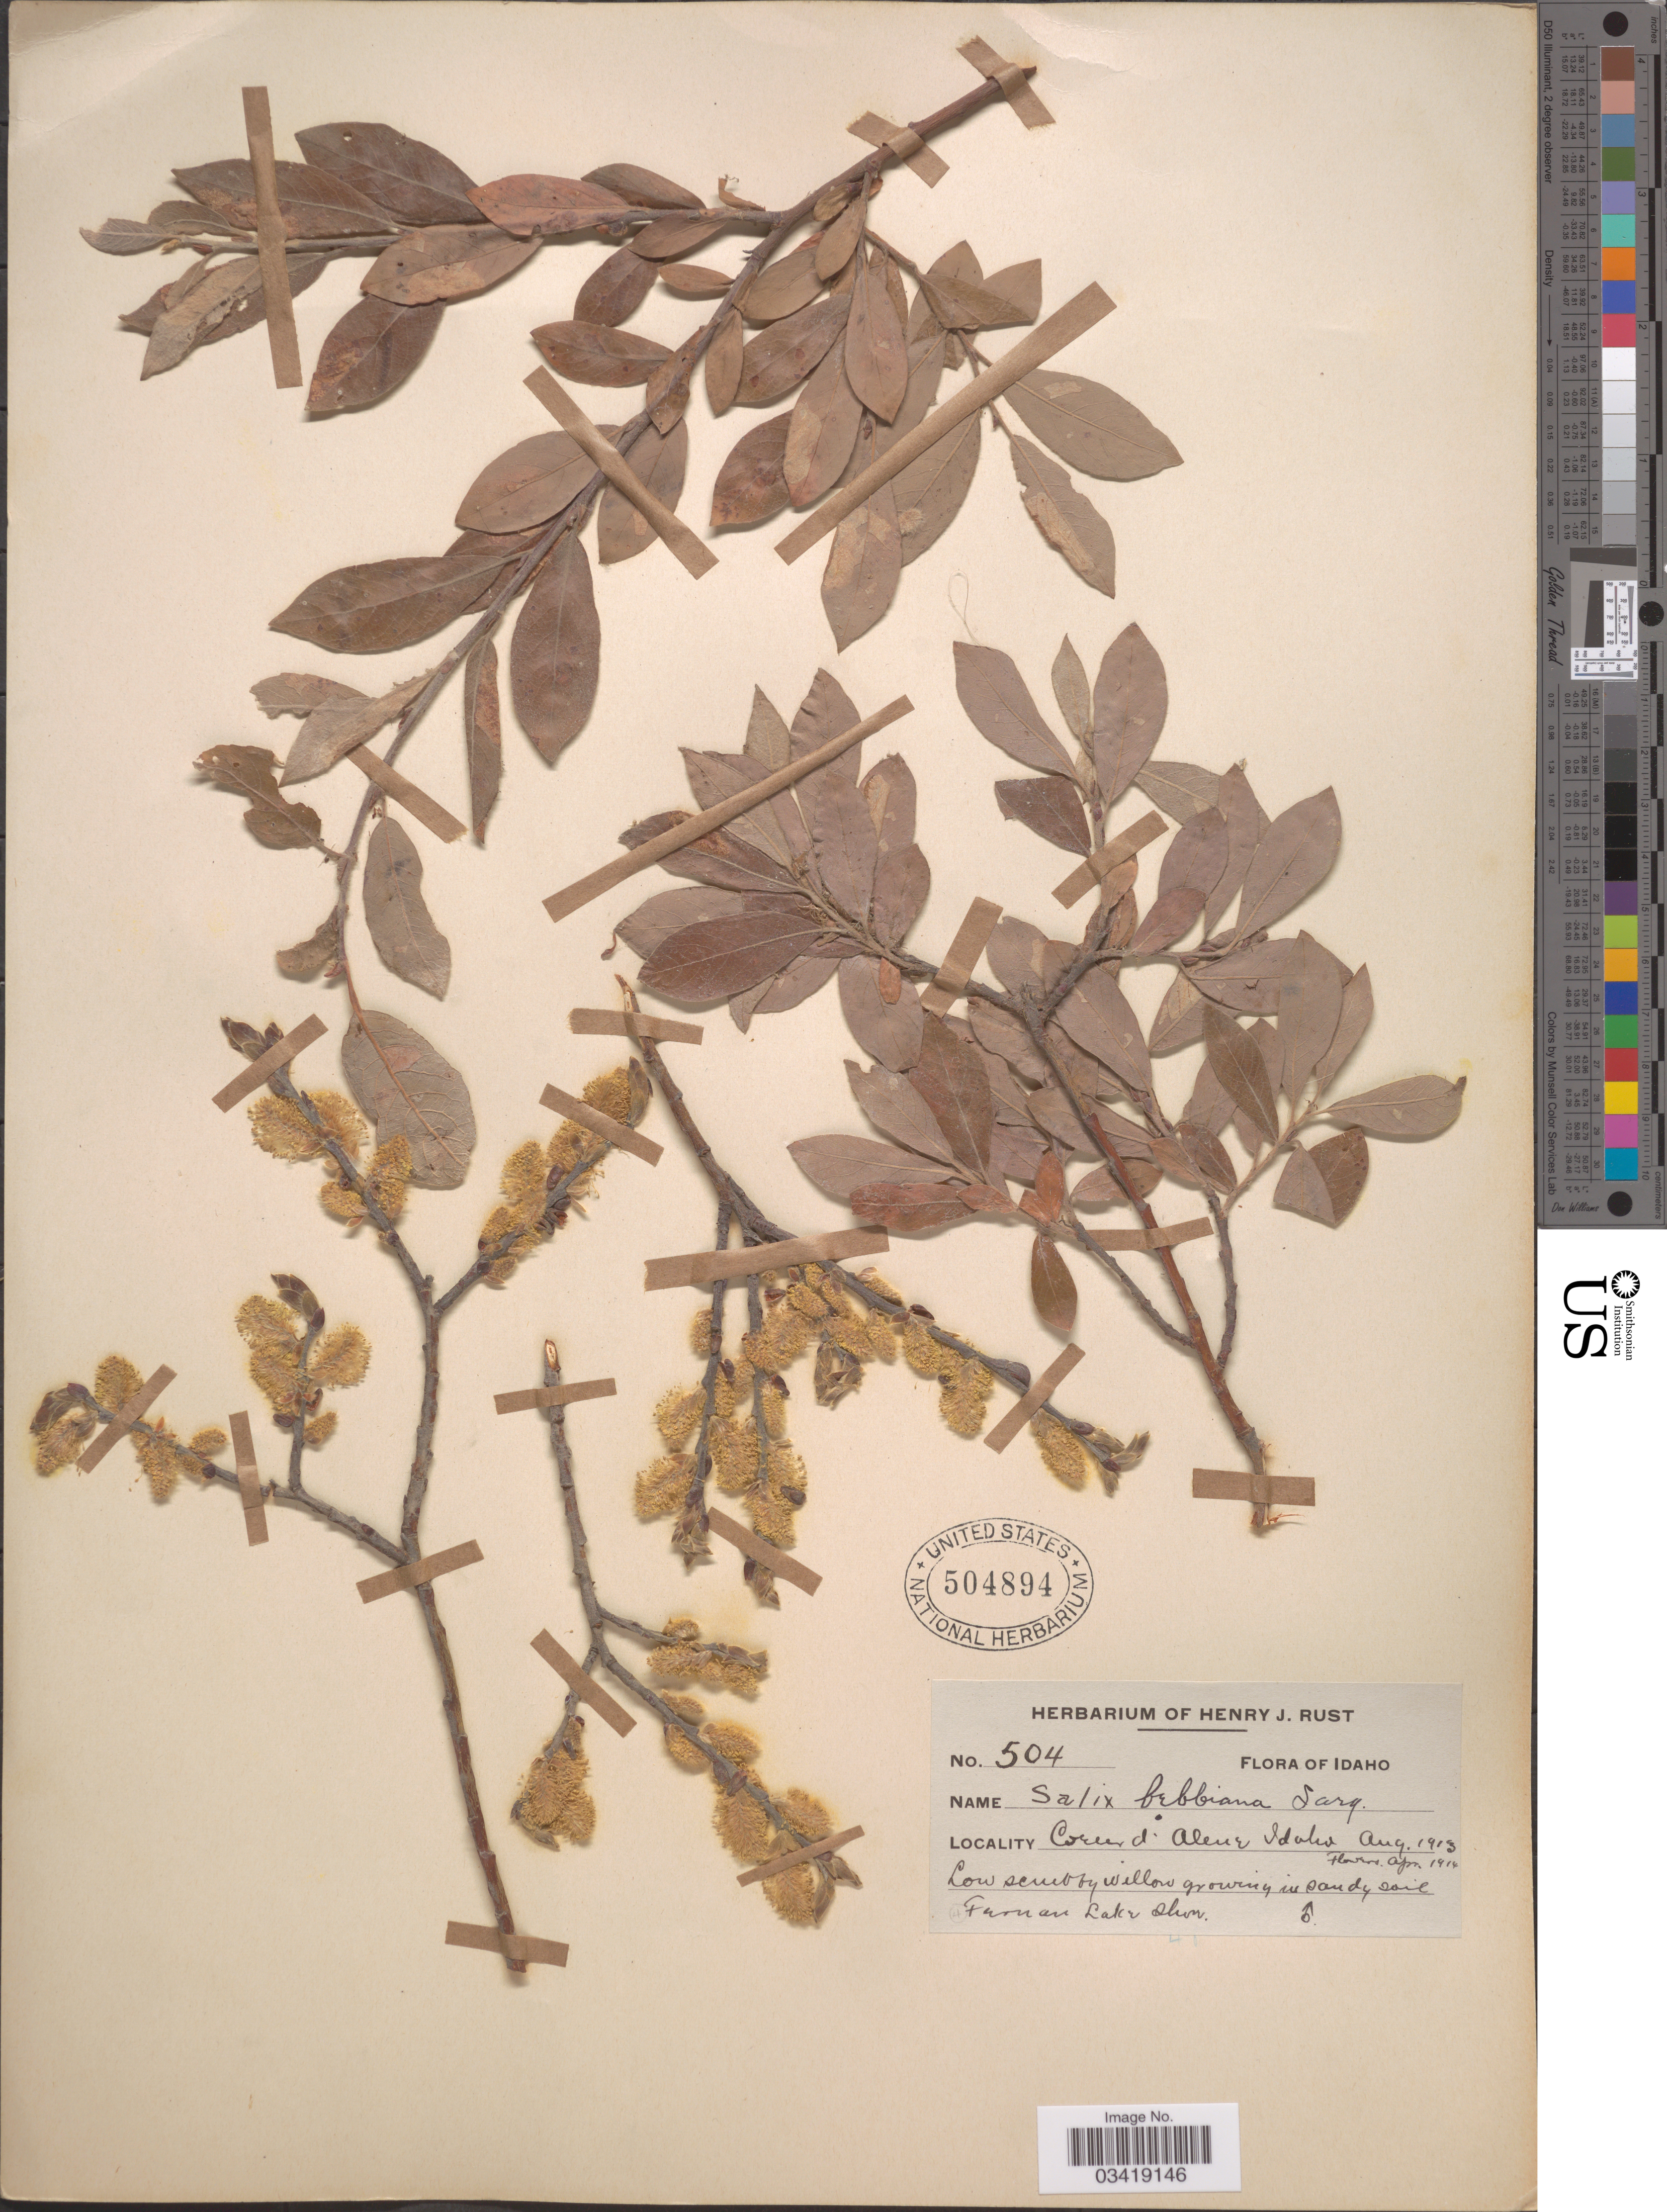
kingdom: Plantae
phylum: Tracheophyta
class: Magnoliopsida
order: Malpighiales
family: Salicaceae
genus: Salix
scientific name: Salix bebbiana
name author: Sarg.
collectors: ex herb. Henry J. Rust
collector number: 504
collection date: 1913-08/1914-04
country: United States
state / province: Idaho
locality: Coeur d' Alene Idaho.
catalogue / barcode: US 504894